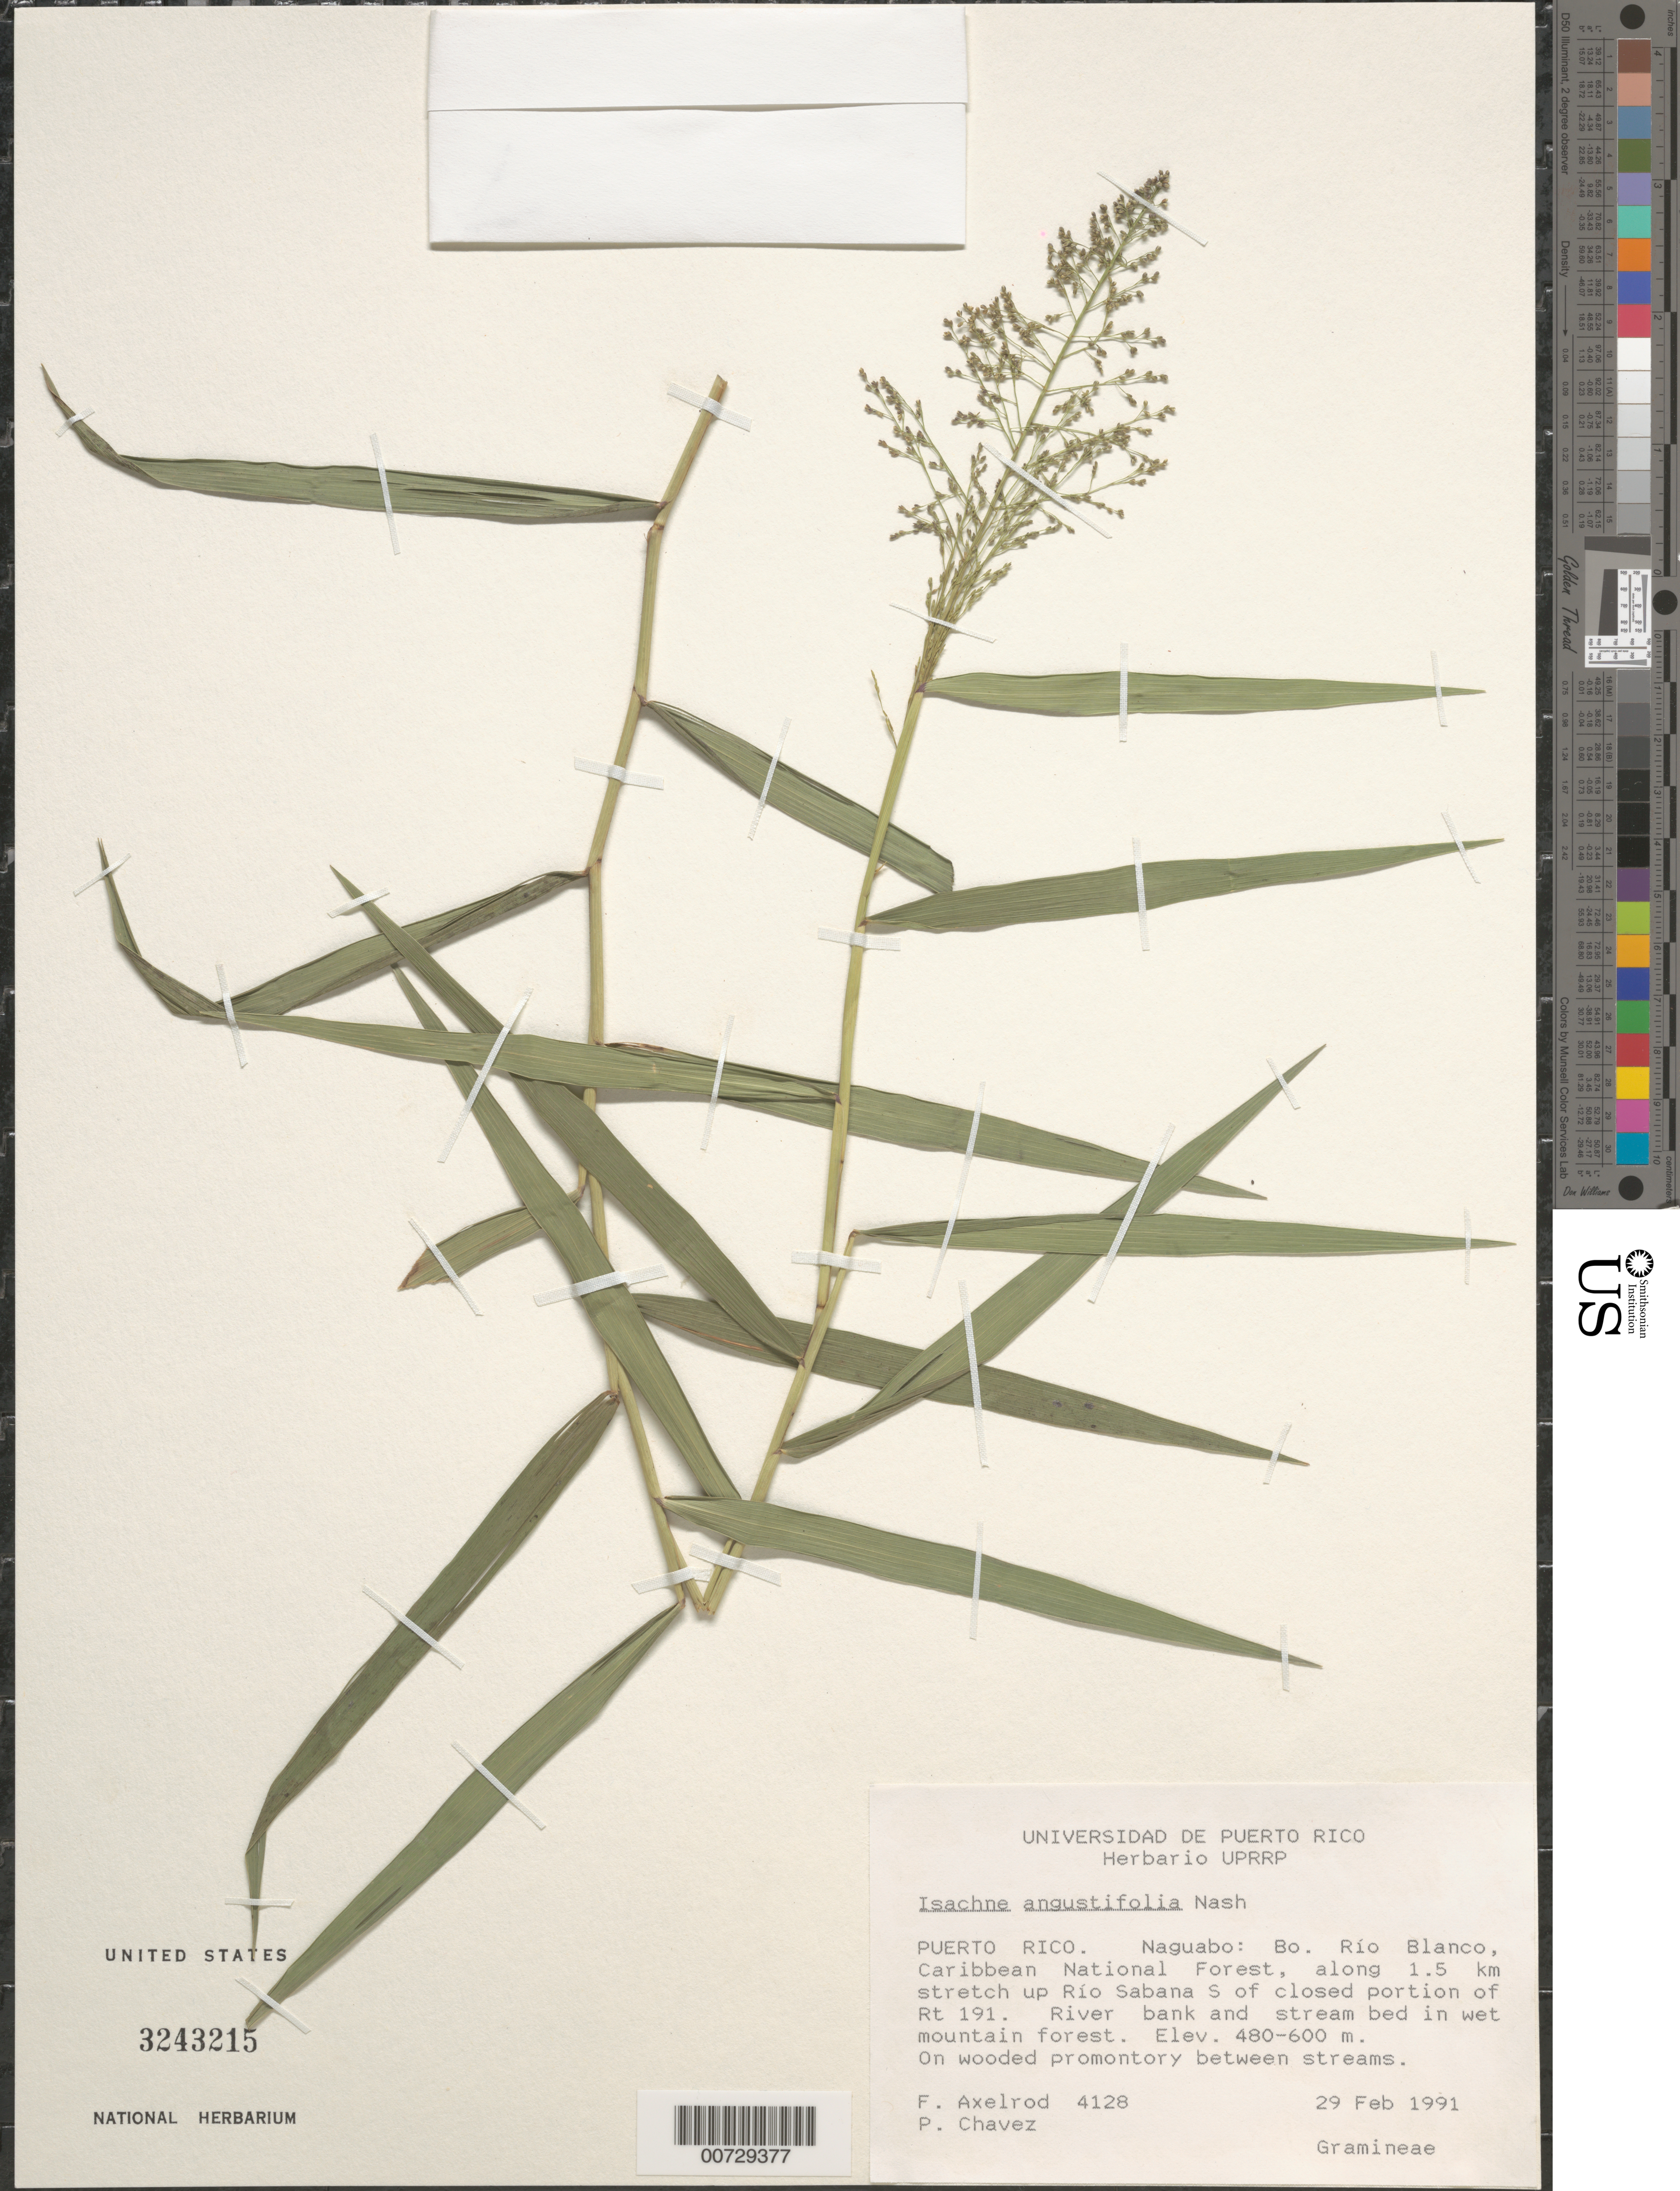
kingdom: Plantae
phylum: Tracheophyta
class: Liliopsida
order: Poales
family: Poaceae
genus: Isachne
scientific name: Isachne angustifolia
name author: Nash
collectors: F. S. Axelrod & P. Chavez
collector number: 4128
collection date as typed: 29 Feb 1991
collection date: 1991-02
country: Puerto Rico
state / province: Naguabo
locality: Naguabo: Bo. Río Blanco, Carib. Natl. Forest, along 1.5 km stretch up Río Sabana S of closed portion of Rte 191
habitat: River bank and stream bed in wet mountain forest; on wooded promontory btw streams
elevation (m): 480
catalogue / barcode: US 3243215